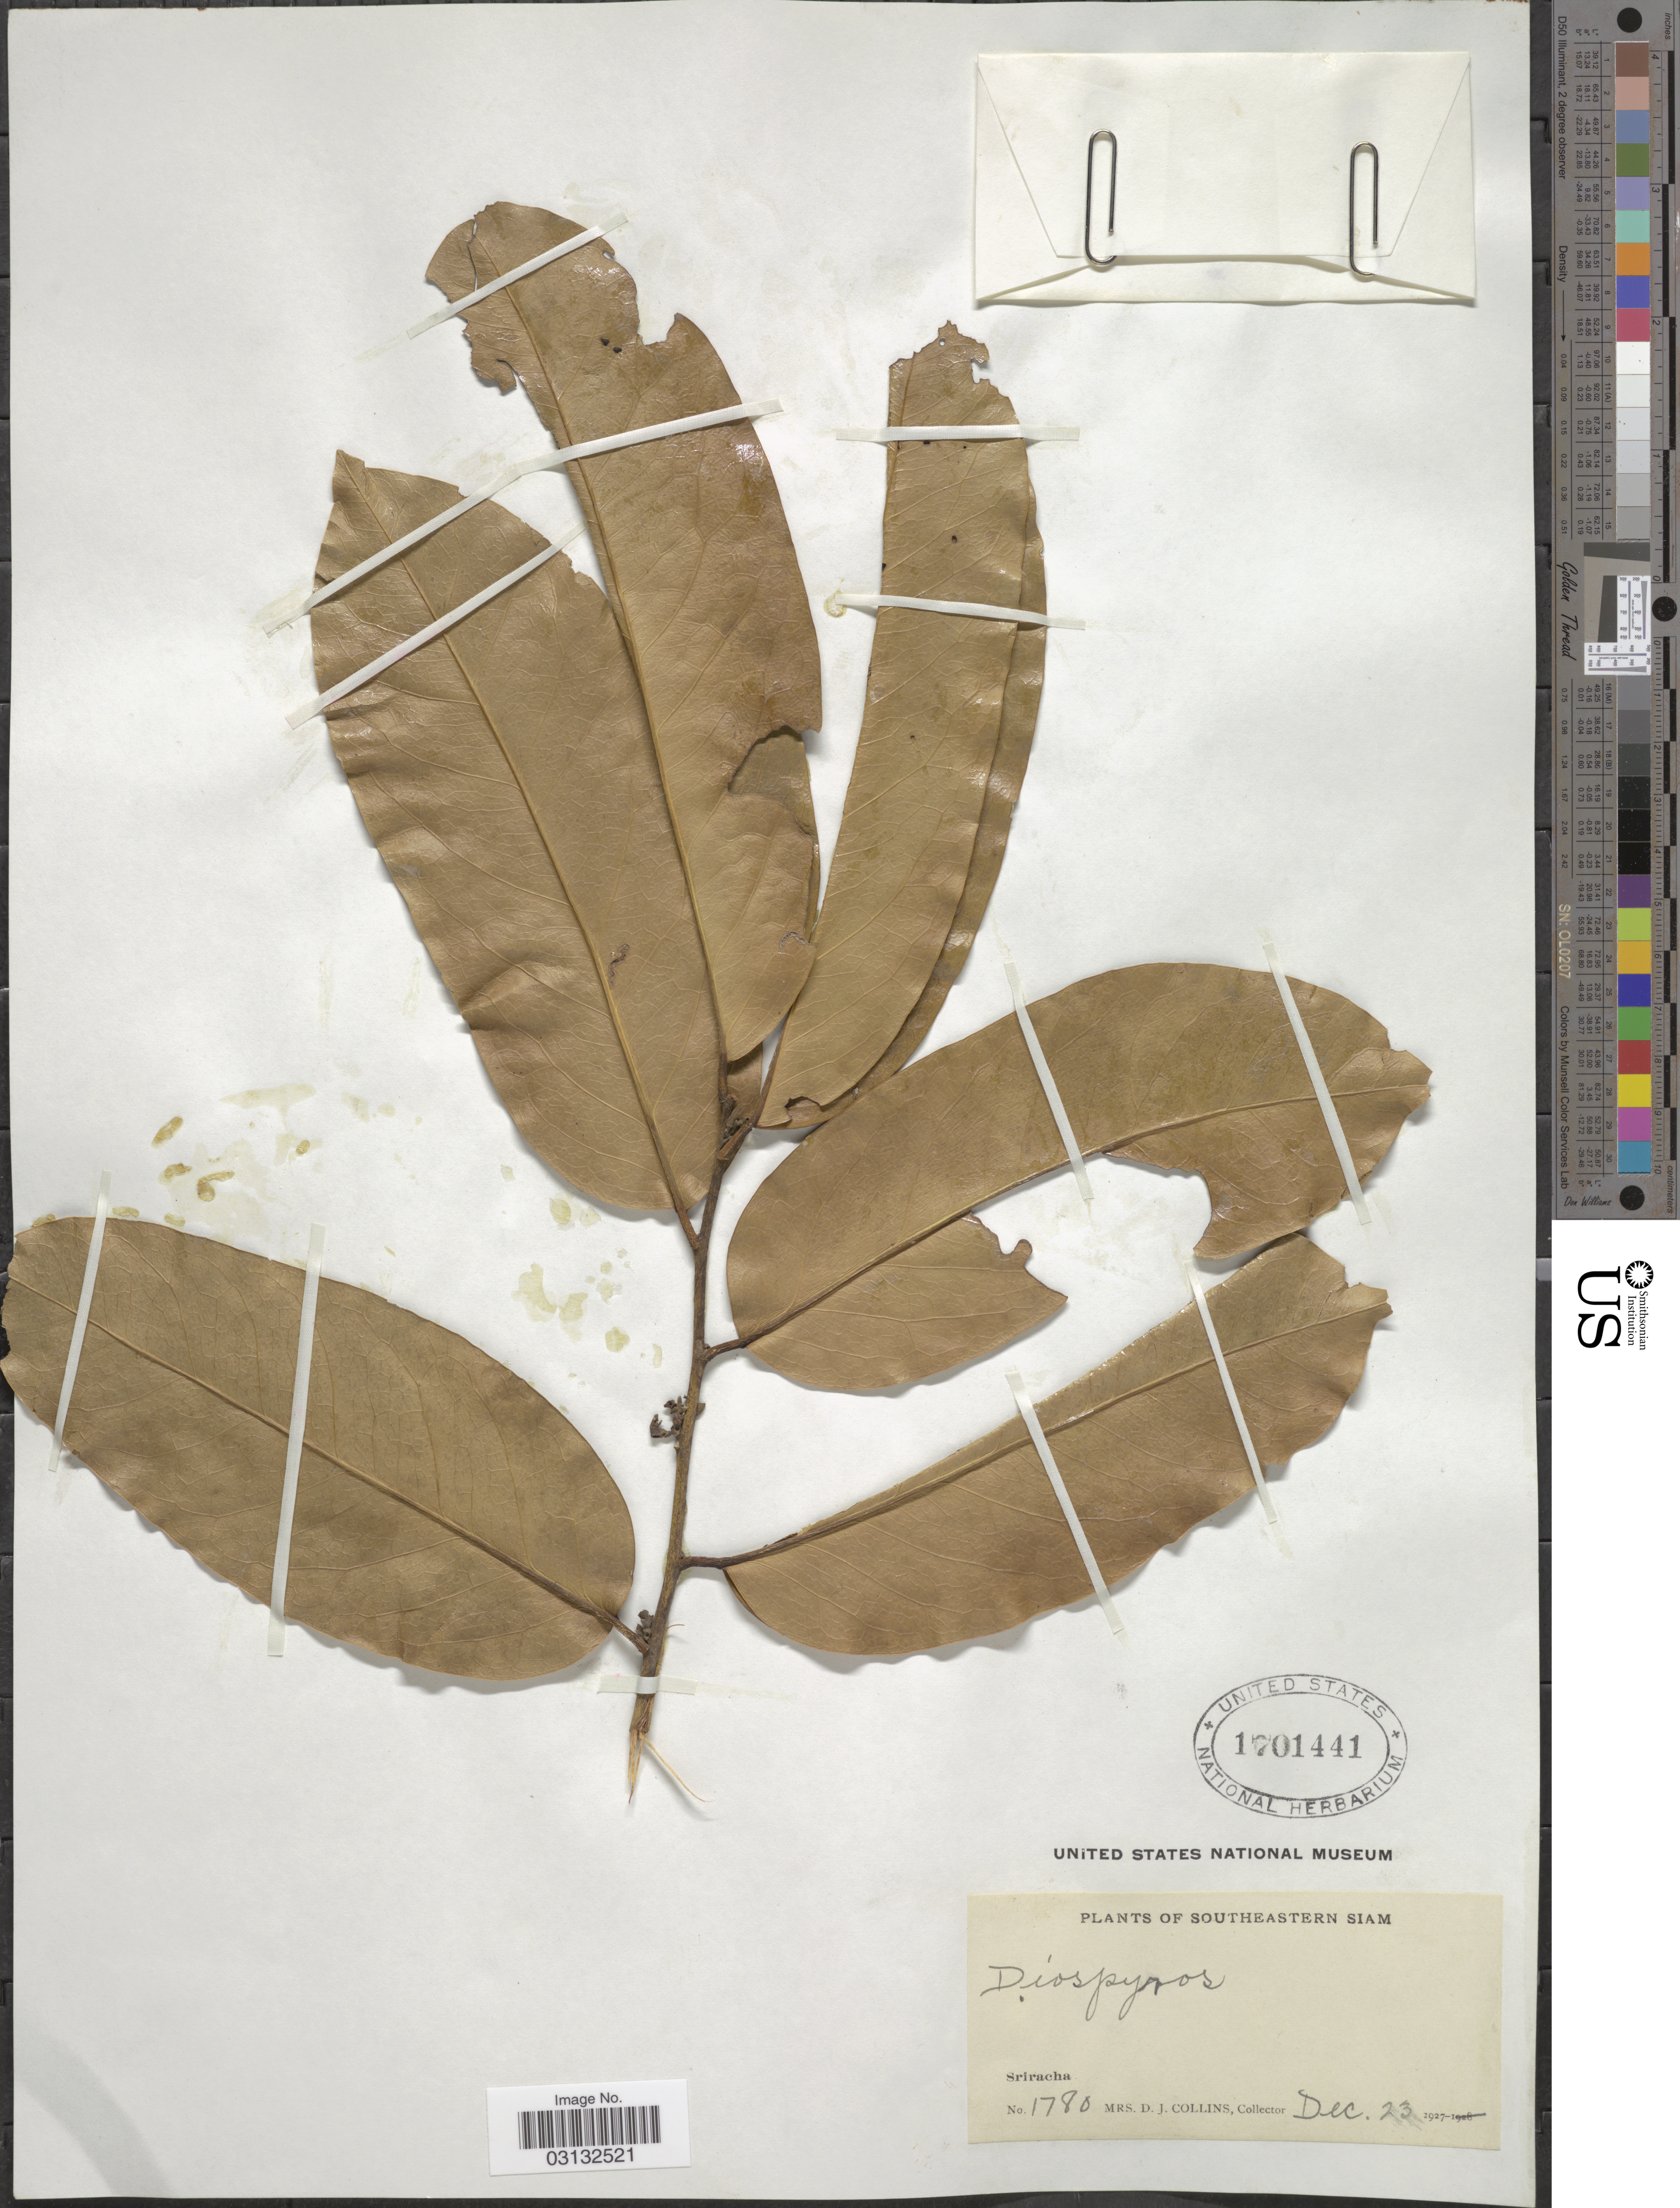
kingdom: Plantae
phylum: Tracheophyta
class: Magnoliopsida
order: Ericales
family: Ebenaceae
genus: Diospyros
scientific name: Diospyros sp.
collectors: Mrs. D. J. Collins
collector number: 1780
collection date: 1927-12-23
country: Thailand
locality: Southeastern Siam. Sriracha.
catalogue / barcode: US 1701441